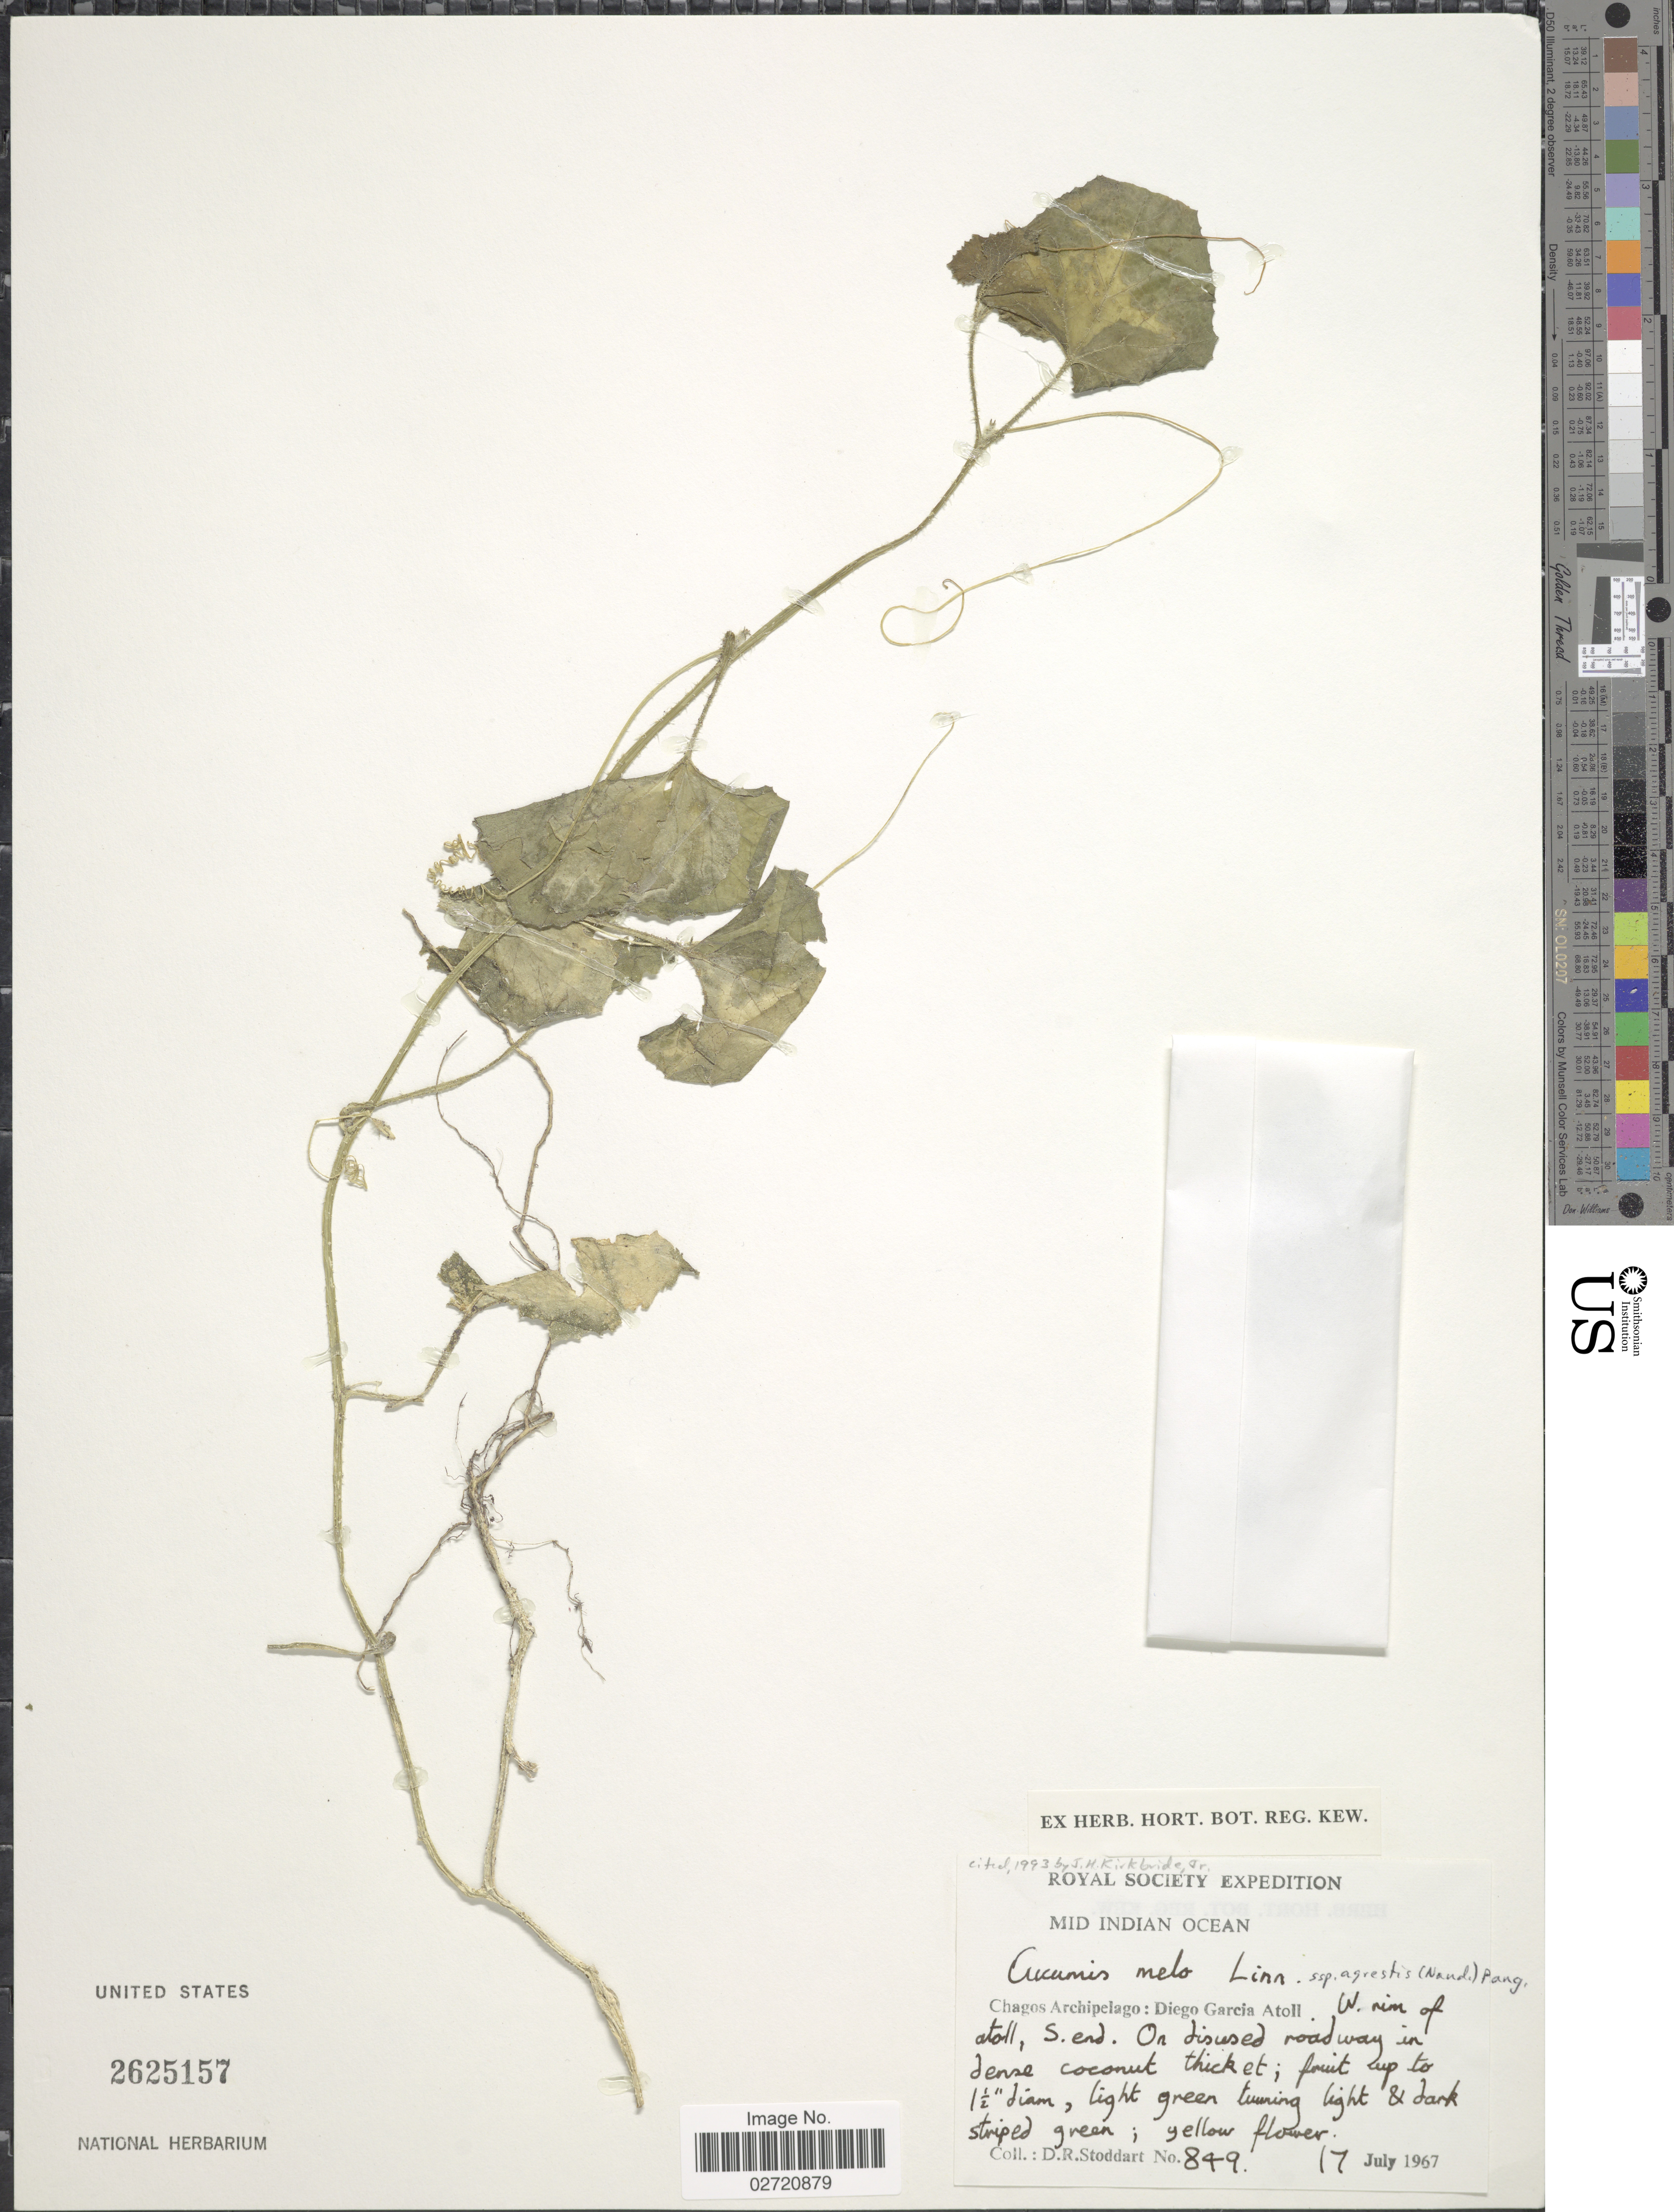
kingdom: Plantae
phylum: Tracheophyta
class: Magnoliopsida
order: Cucurbitales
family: Cucurbitaceae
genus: Cucumis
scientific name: Cucumis melo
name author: L.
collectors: D. R. Stoddart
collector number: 849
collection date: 1967-07-17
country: British Indian Ocean Territory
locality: Mid Indian Ocean. Chagos Archipelago: Diego Garcia Atoll. W. rim of atoll, S. end.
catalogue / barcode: US 2625157